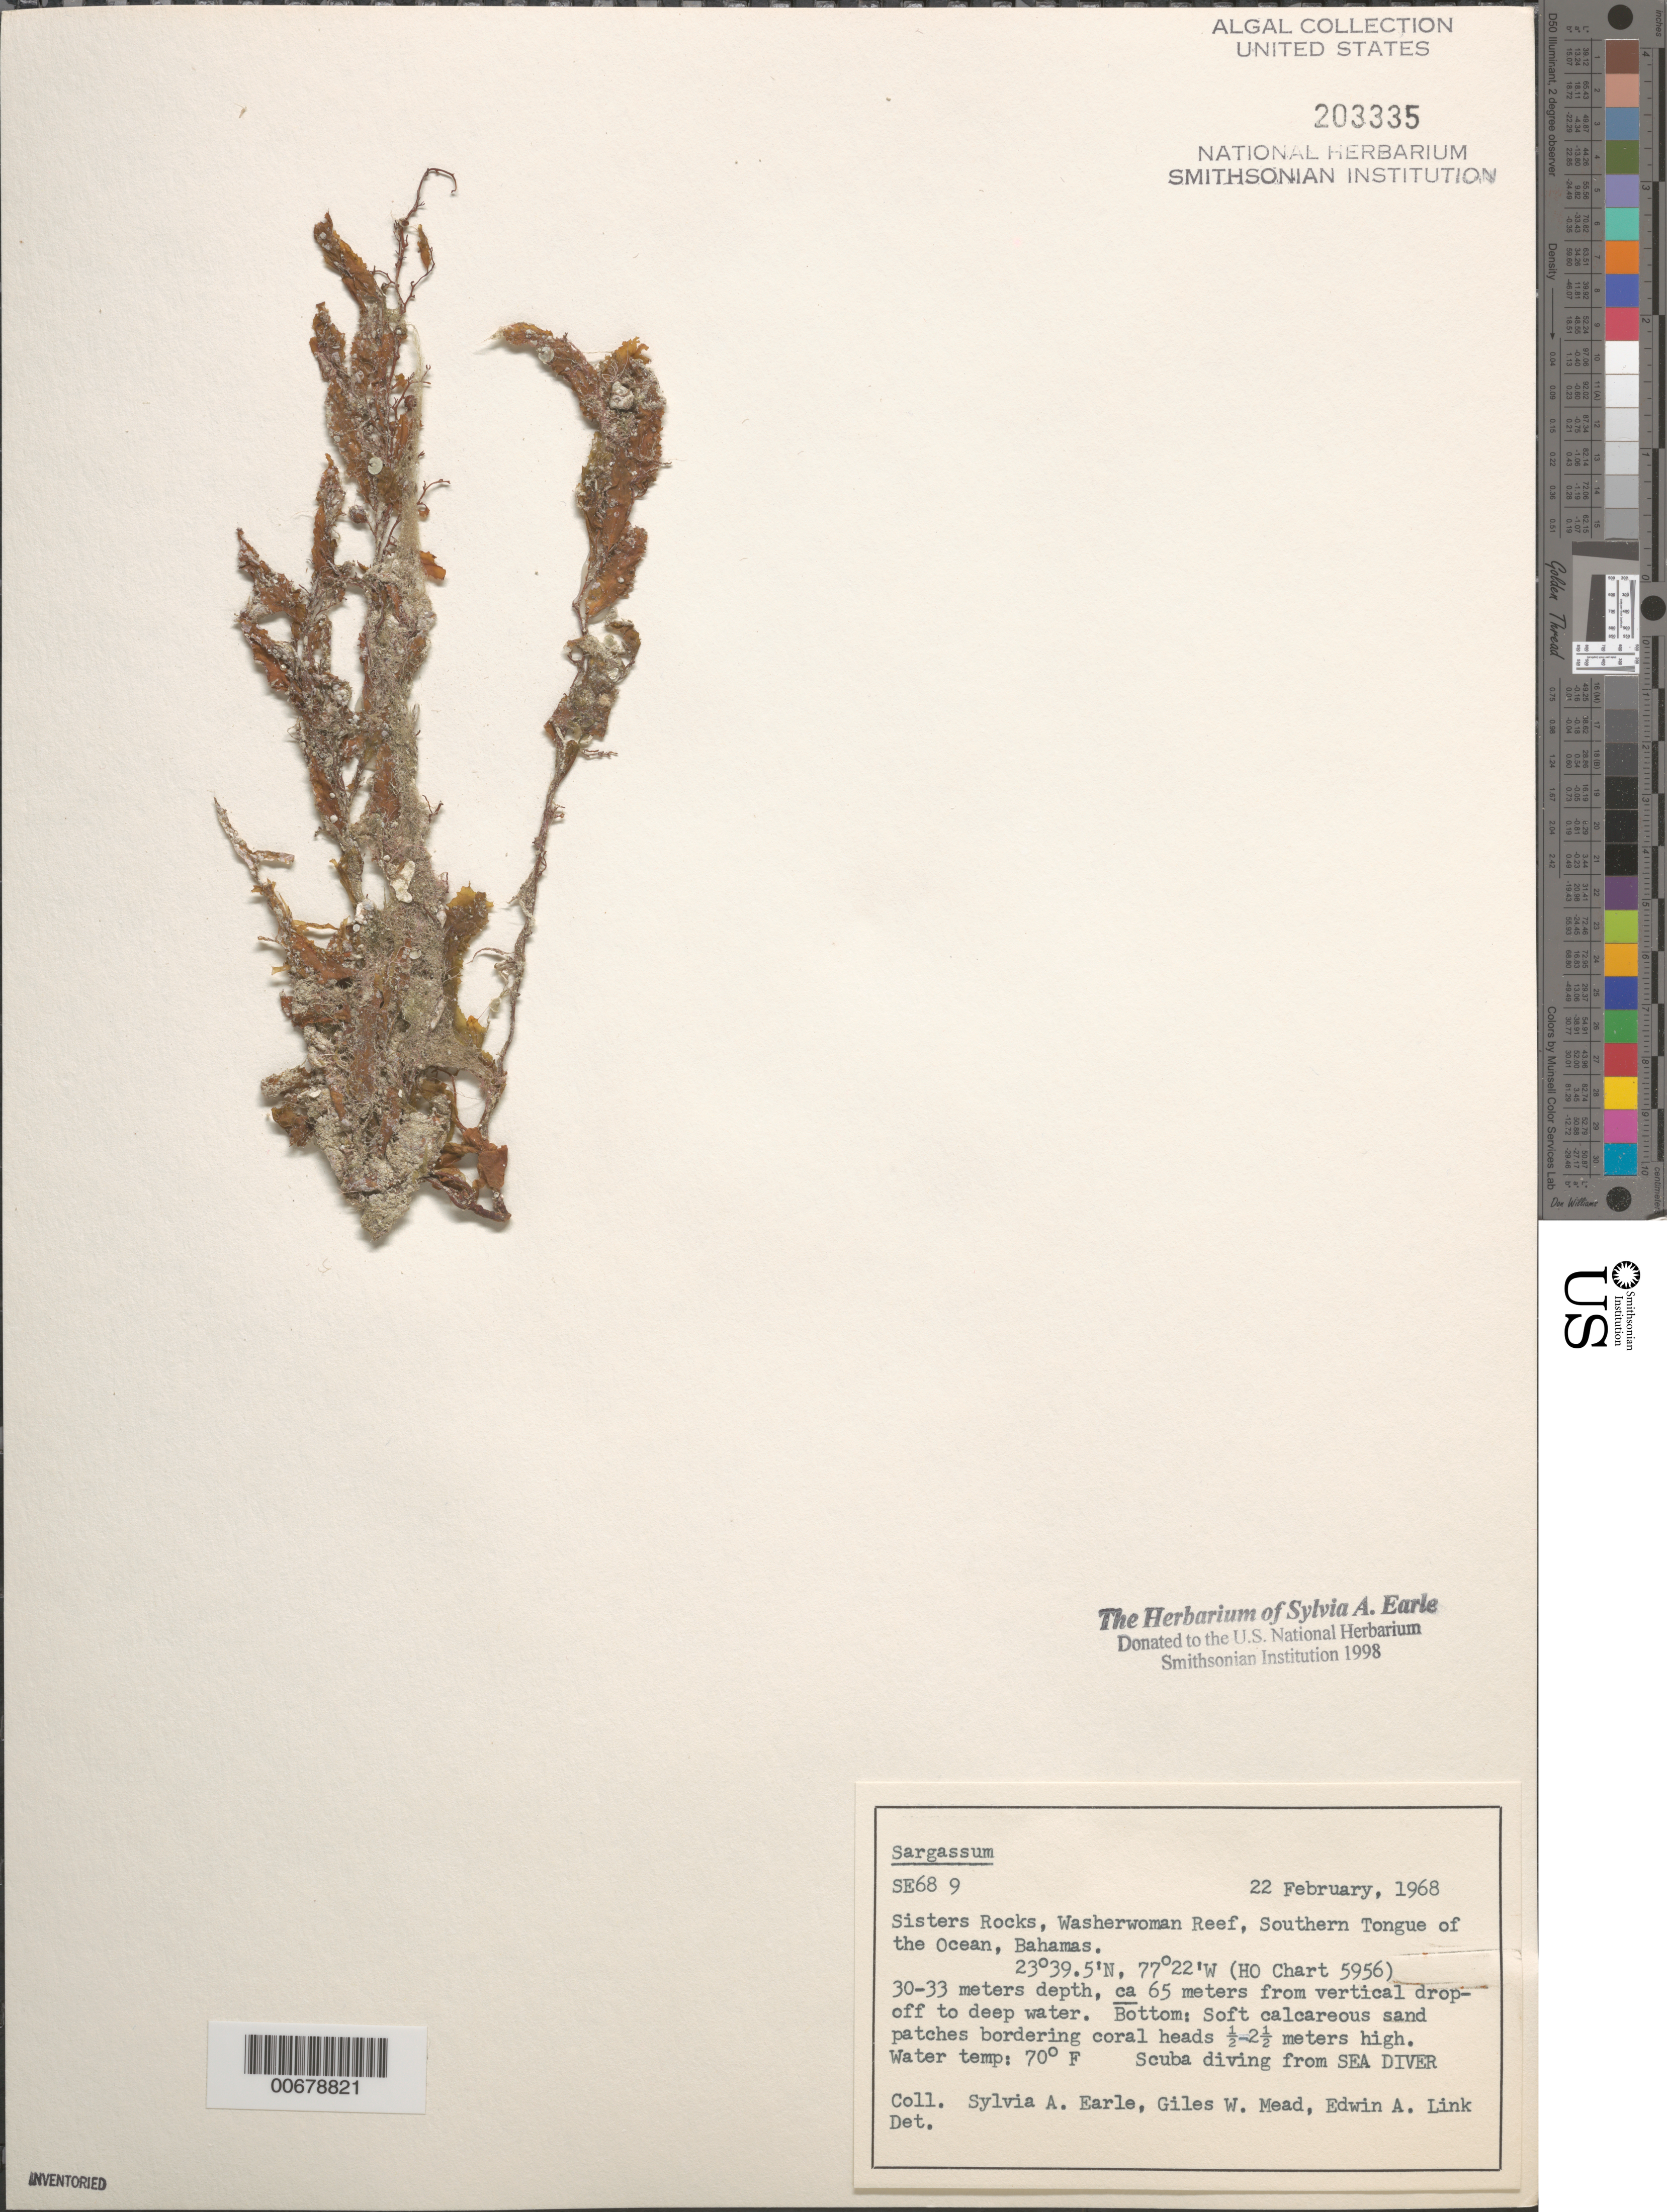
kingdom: Chromista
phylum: Ochrophyta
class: Phaeophyceae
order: Fucales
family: Sargassaceae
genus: Sargassum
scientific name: Sargassum sp.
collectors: S. A. Earle, G. W. Mead & E. A. Link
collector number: SE 689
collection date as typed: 22 Feb 1968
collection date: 1968-02-22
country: Bahamas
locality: Sisters Rocks, Washerwoman Reef, Southern Tongue of the Ocean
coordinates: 23 39.5' N, 77 22' W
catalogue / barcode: US 203335